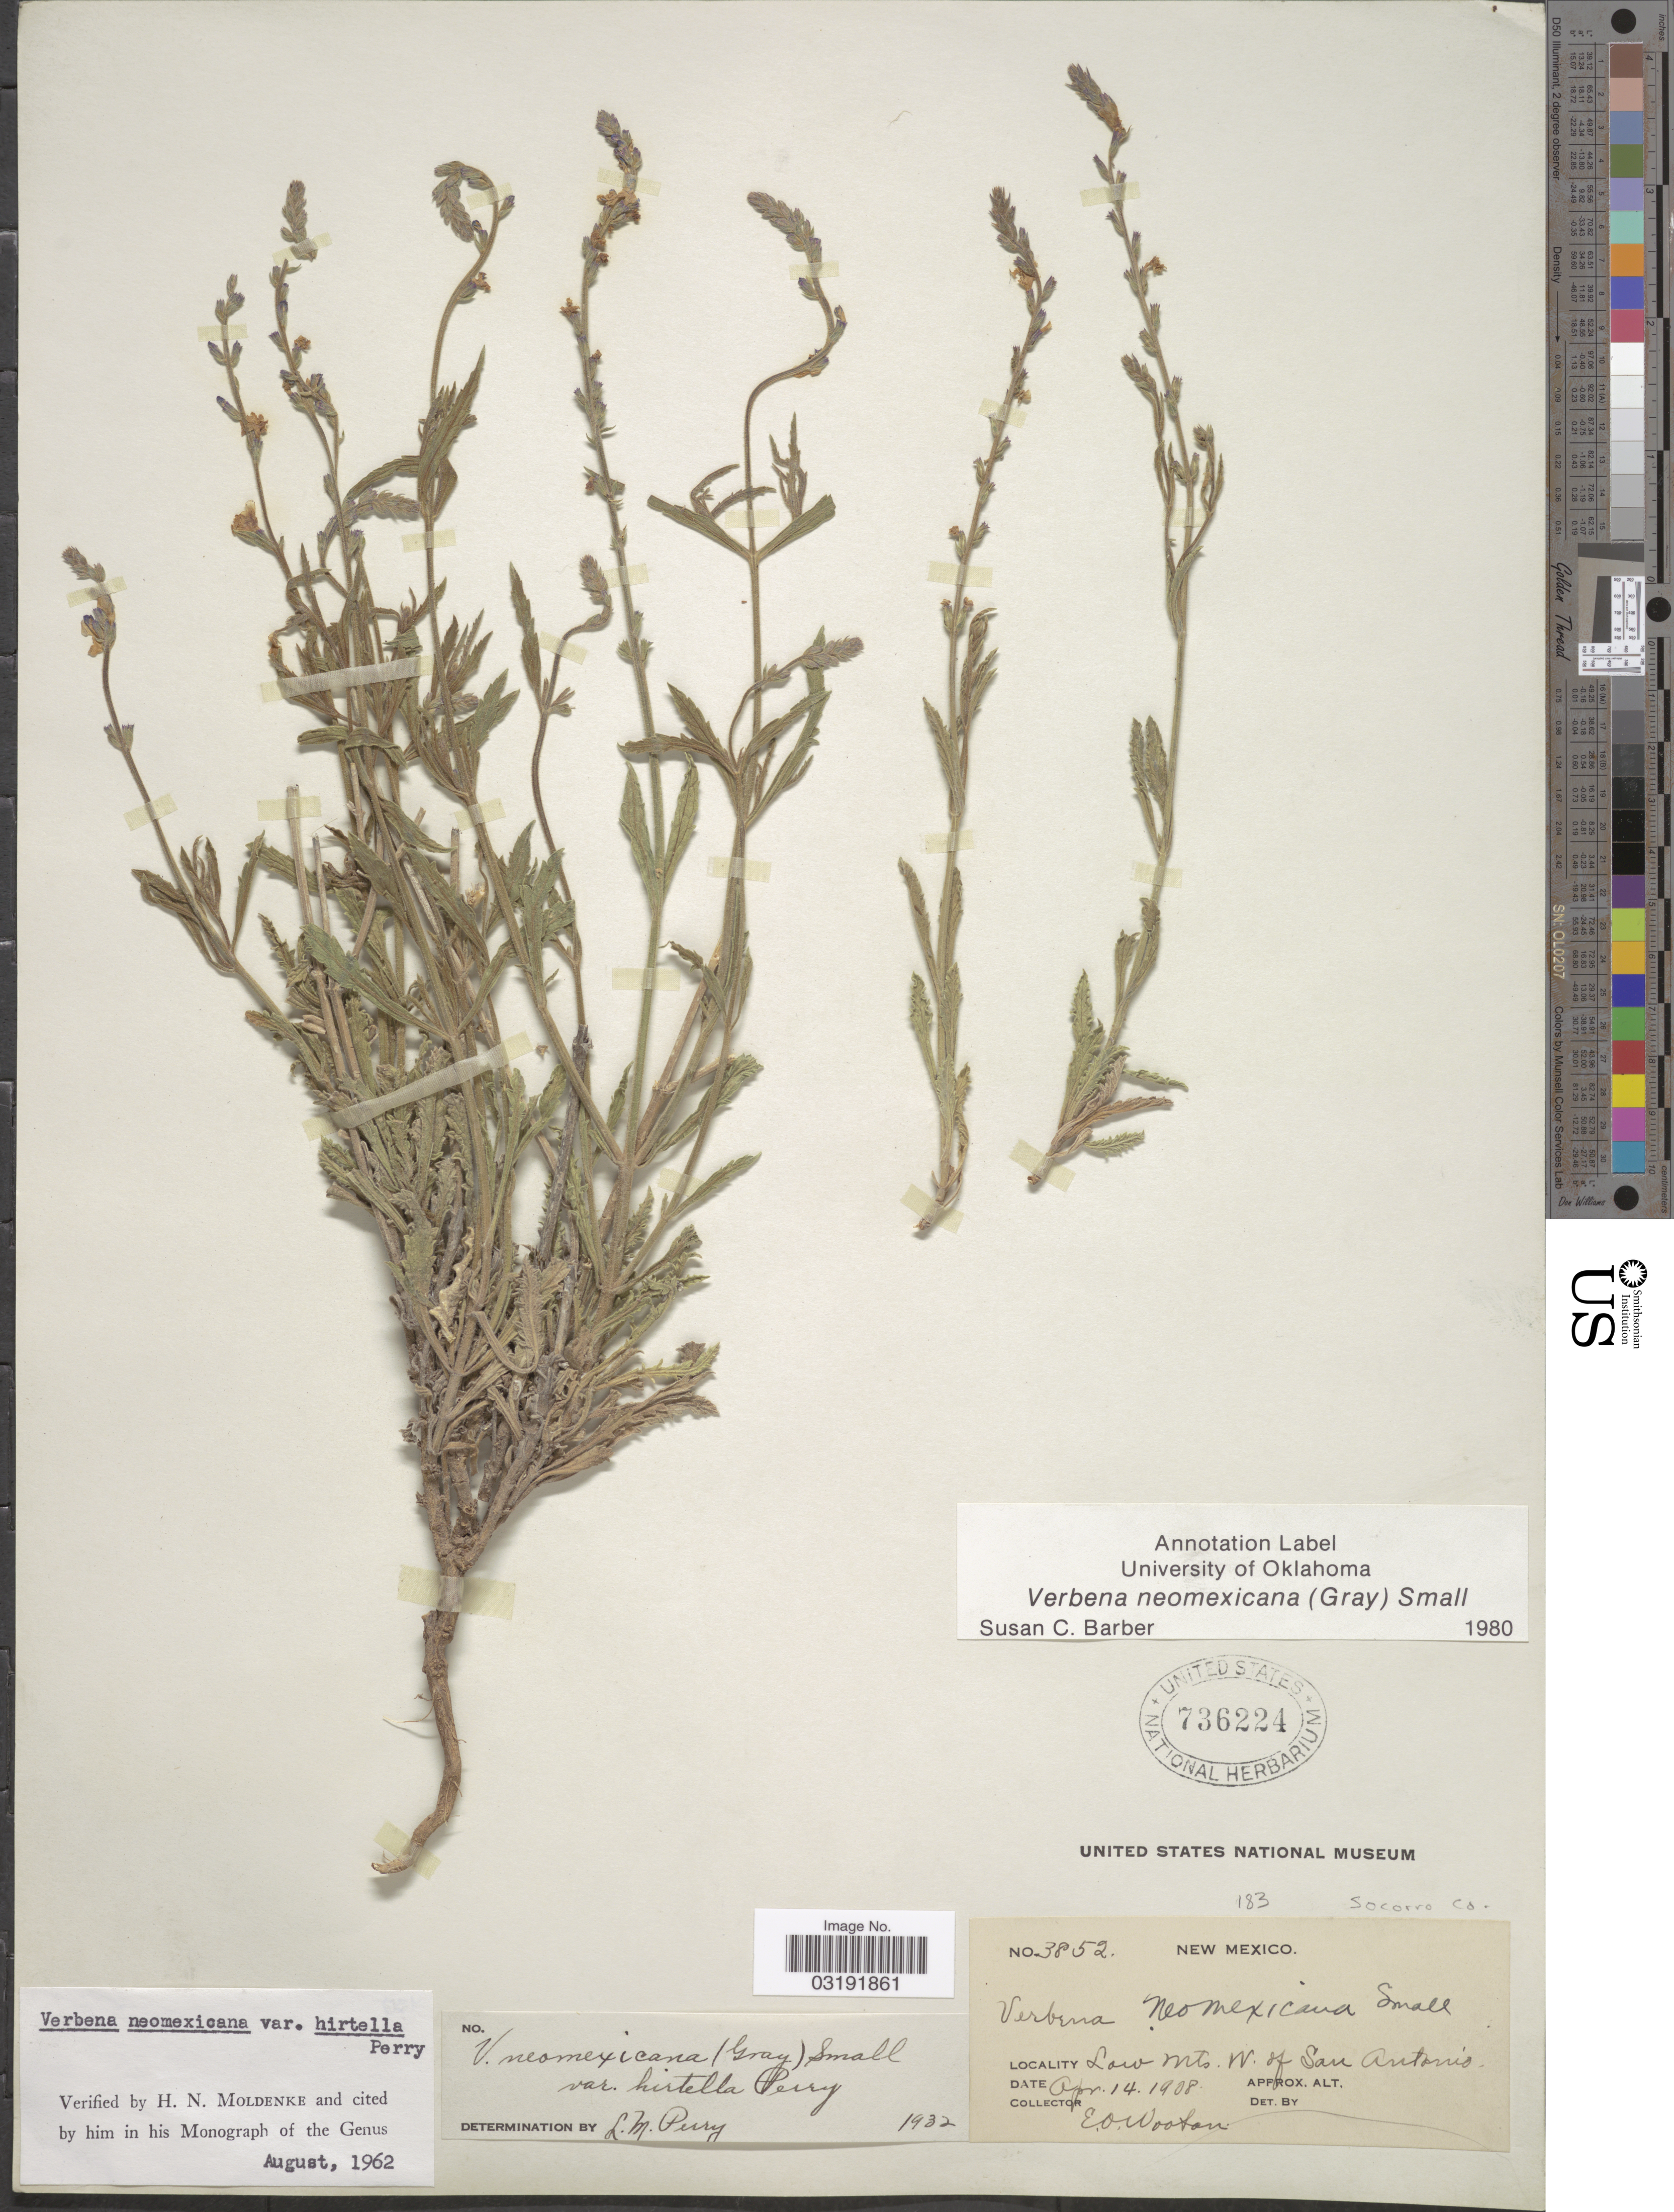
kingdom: Plantae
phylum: Tracheophyta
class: Magnoliopsida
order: Lamiales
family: Verbenaceae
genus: Verbena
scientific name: Verbena neomexicana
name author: (A. Gray) Small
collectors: E. O. Wooton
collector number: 3852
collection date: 1908-04-14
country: United States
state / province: New Mexico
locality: Socorro Co. Low Mts. W. of San Antonio.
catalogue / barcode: US 736224